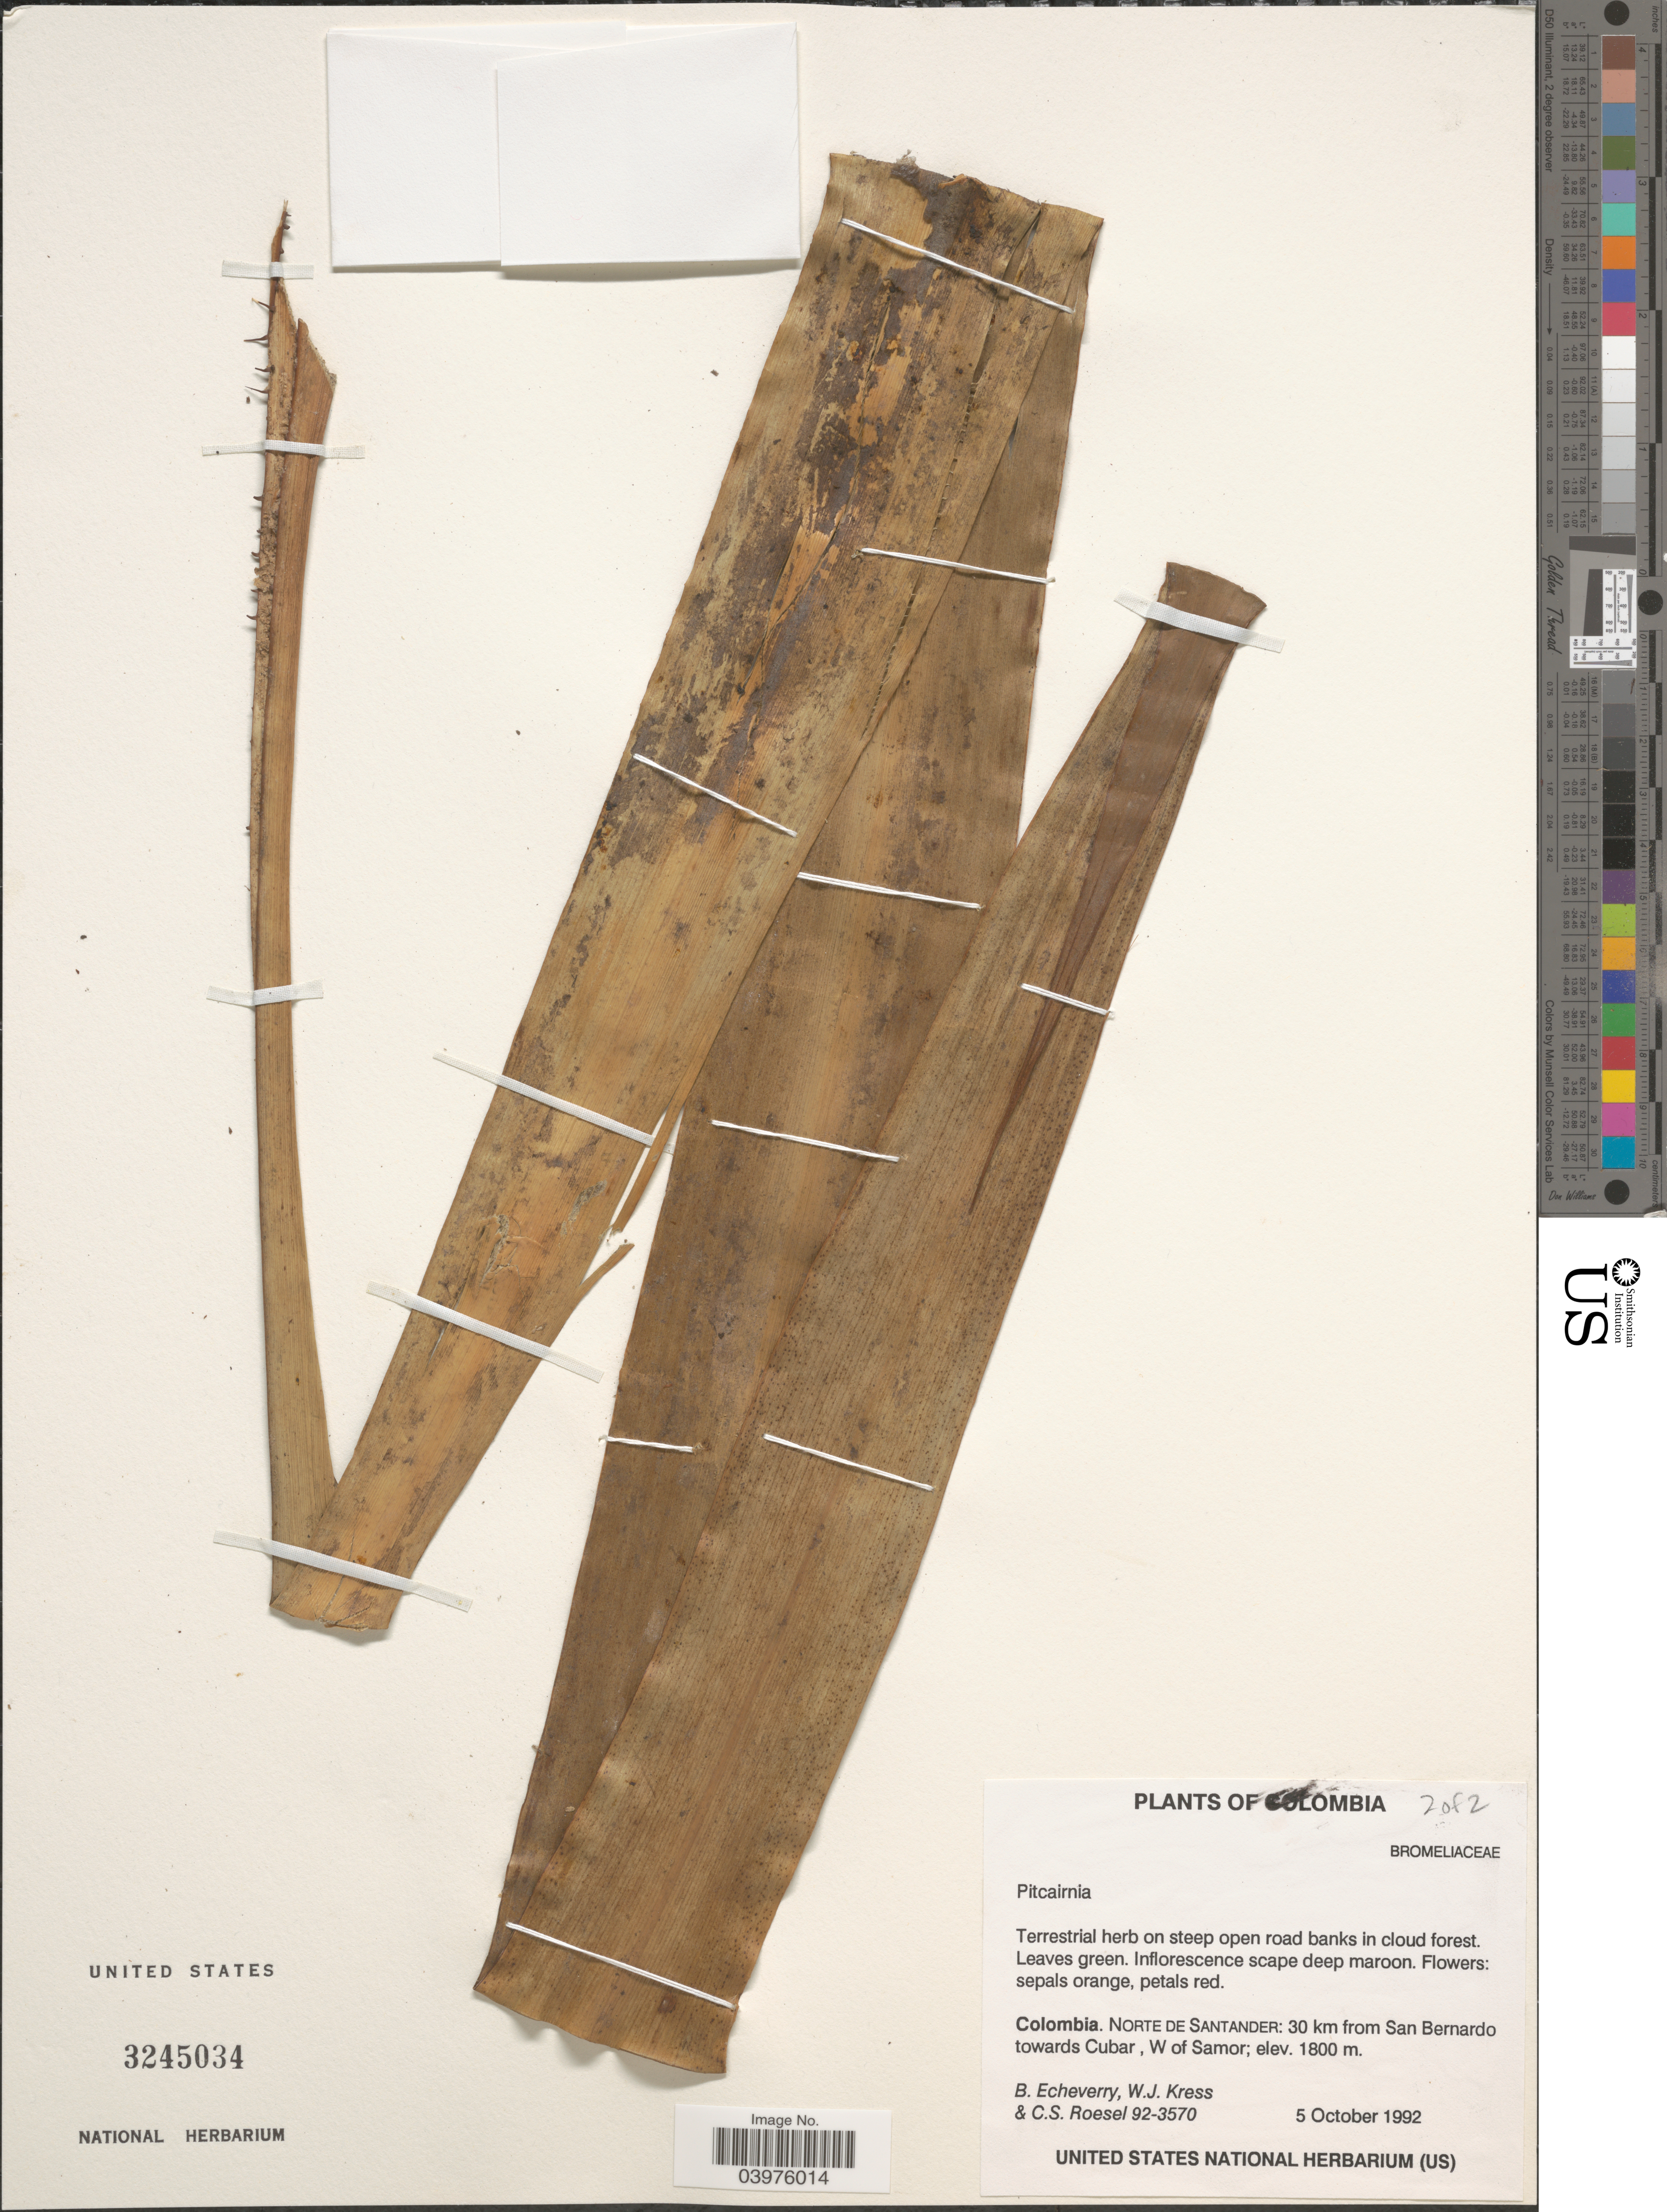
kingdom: Plantae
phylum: Tracheophyta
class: Liliopsida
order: Poales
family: Bromeliaceae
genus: Pitcairnia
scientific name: Pitcairnia explosiva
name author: L.B. Sm. & Betancur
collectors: B. Echeverry, W. J. Kress & C. S. Roesel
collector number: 92-3570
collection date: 1992-10-05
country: Colombia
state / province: Norte de Santander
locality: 30 km from San Bernardo towards Cubar, W of Samor.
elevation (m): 1800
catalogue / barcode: US 3245034